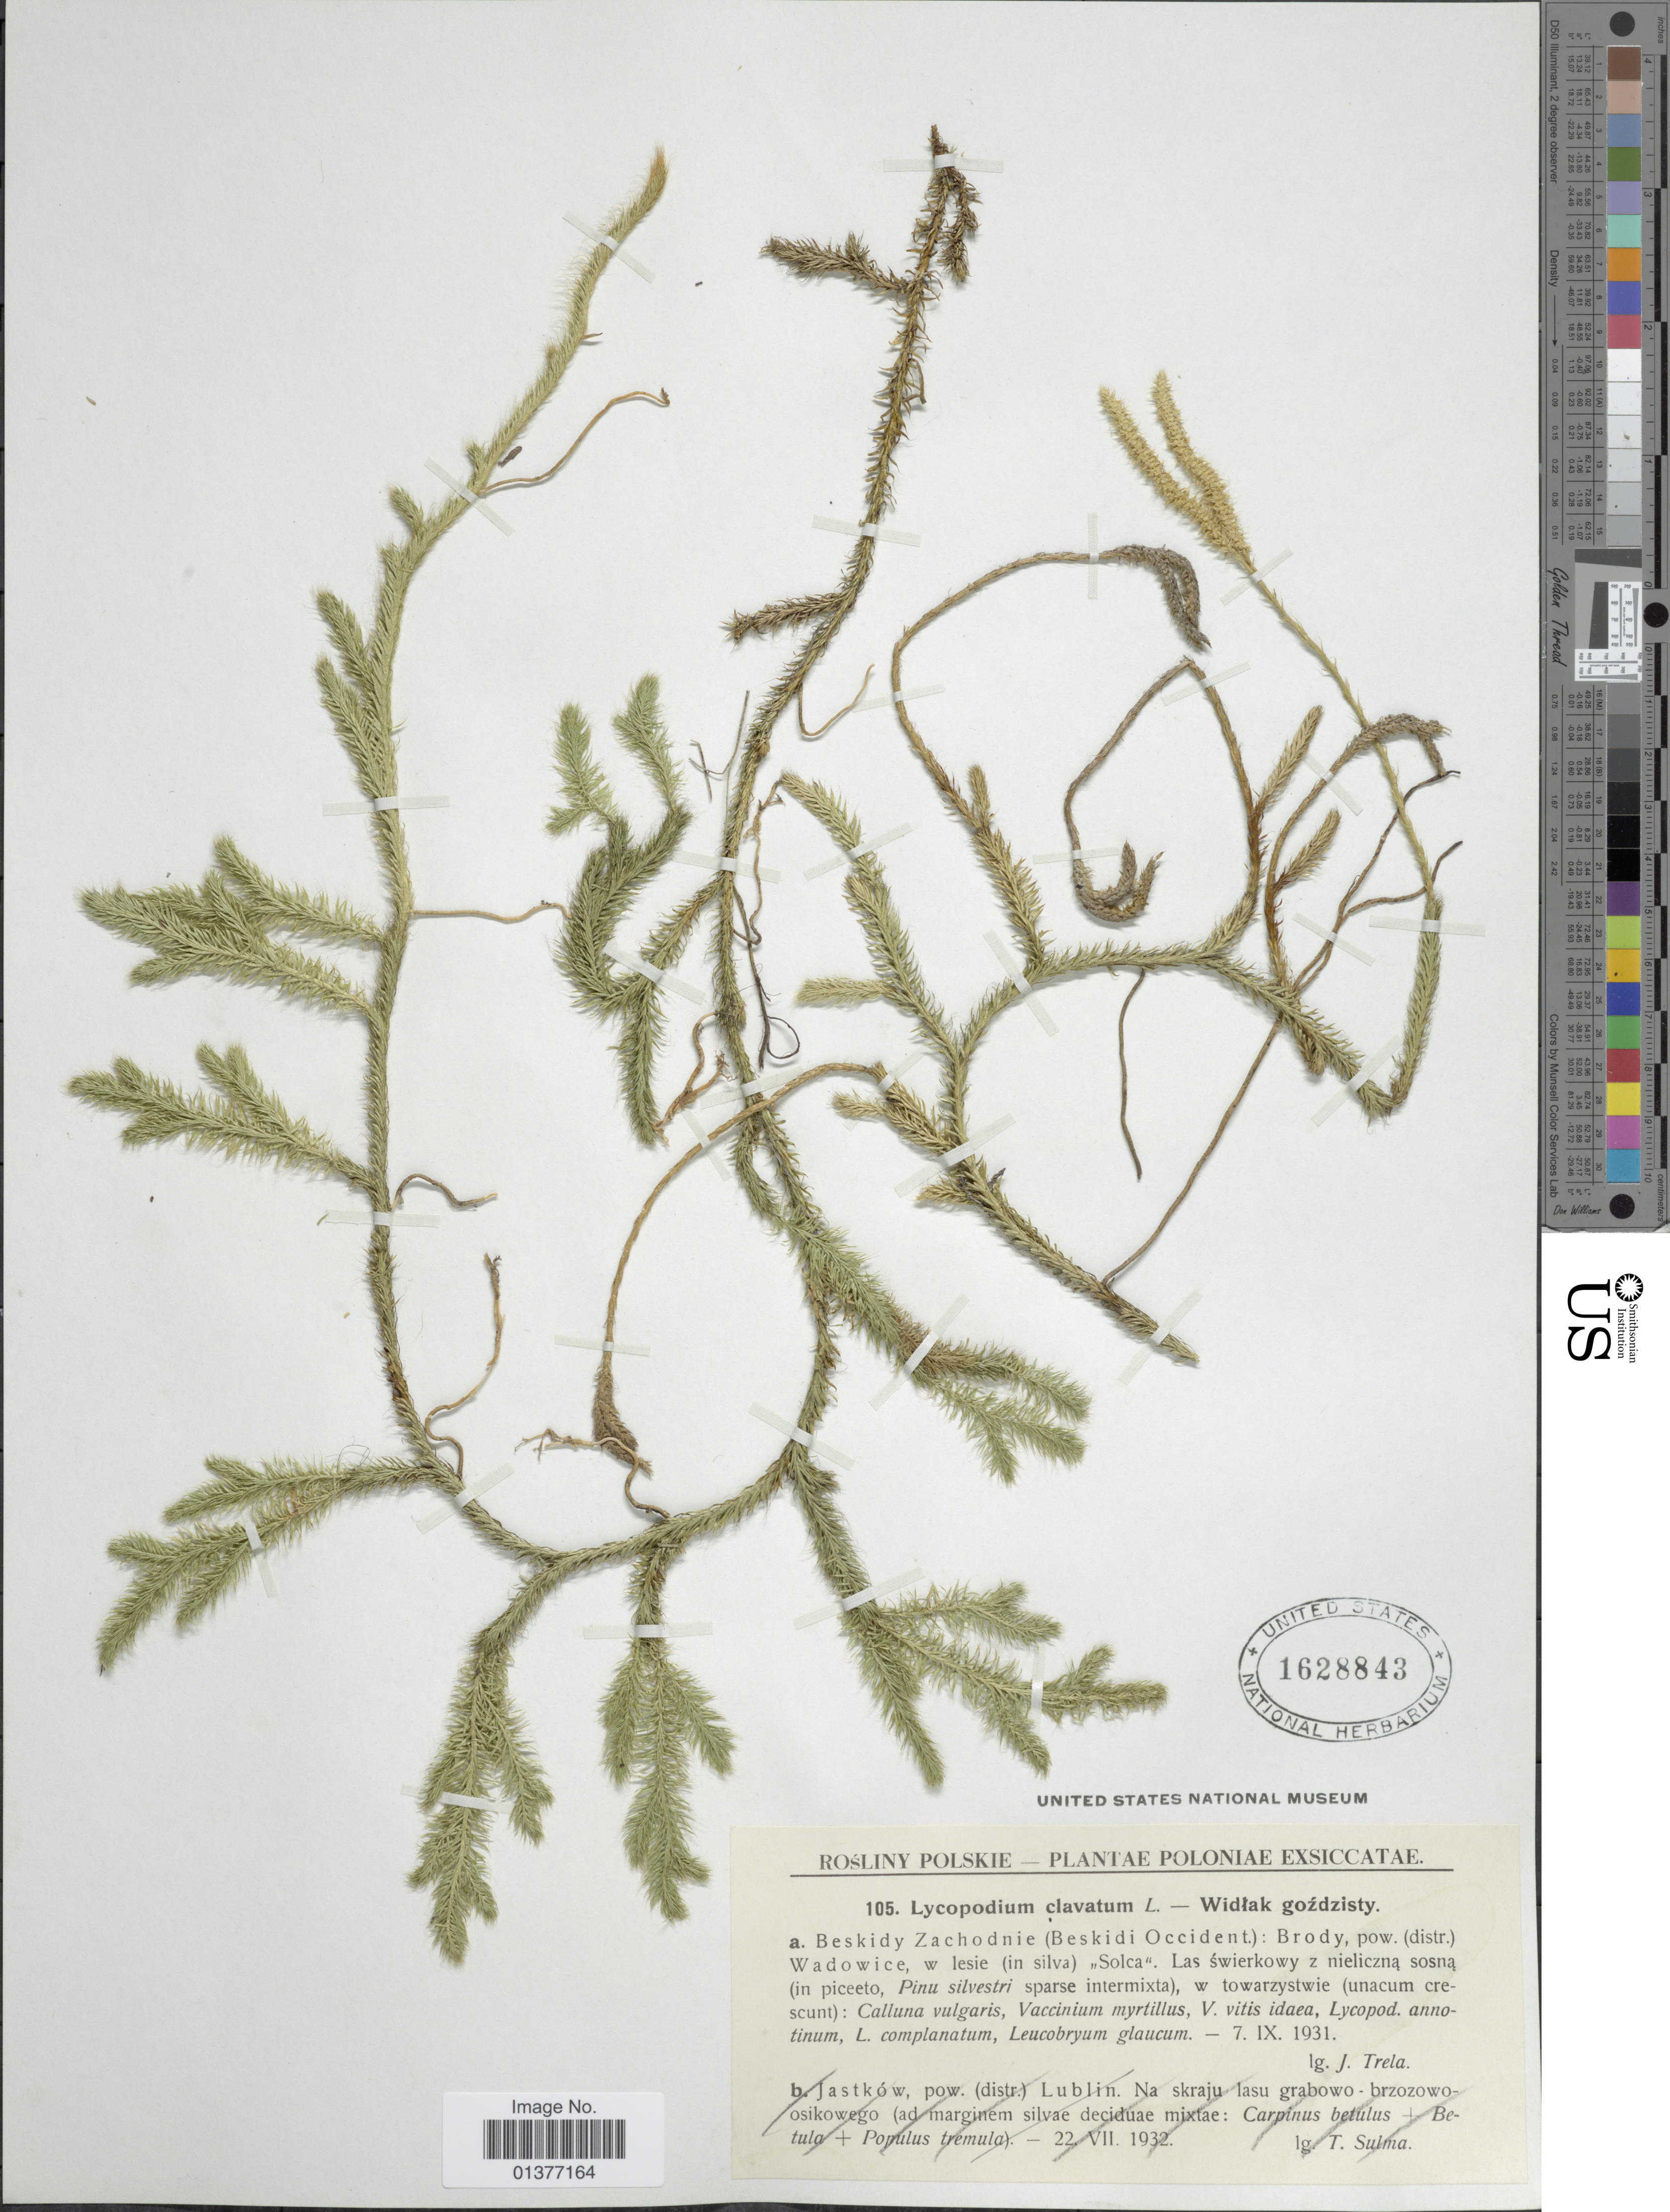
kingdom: Plantae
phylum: Tracheophyta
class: Lycopodiopsida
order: Lycopodiales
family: Lycopodiaceae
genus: Lycopodium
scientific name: Lycopodium clavatum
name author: L.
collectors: J. Trela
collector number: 105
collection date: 1931-09-07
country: Poland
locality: Beskidy Zachodnie(Beskidi Occident.): Brody, pow(distr.) Wadowice, w lesie(in silva)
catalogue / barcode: US 1628843